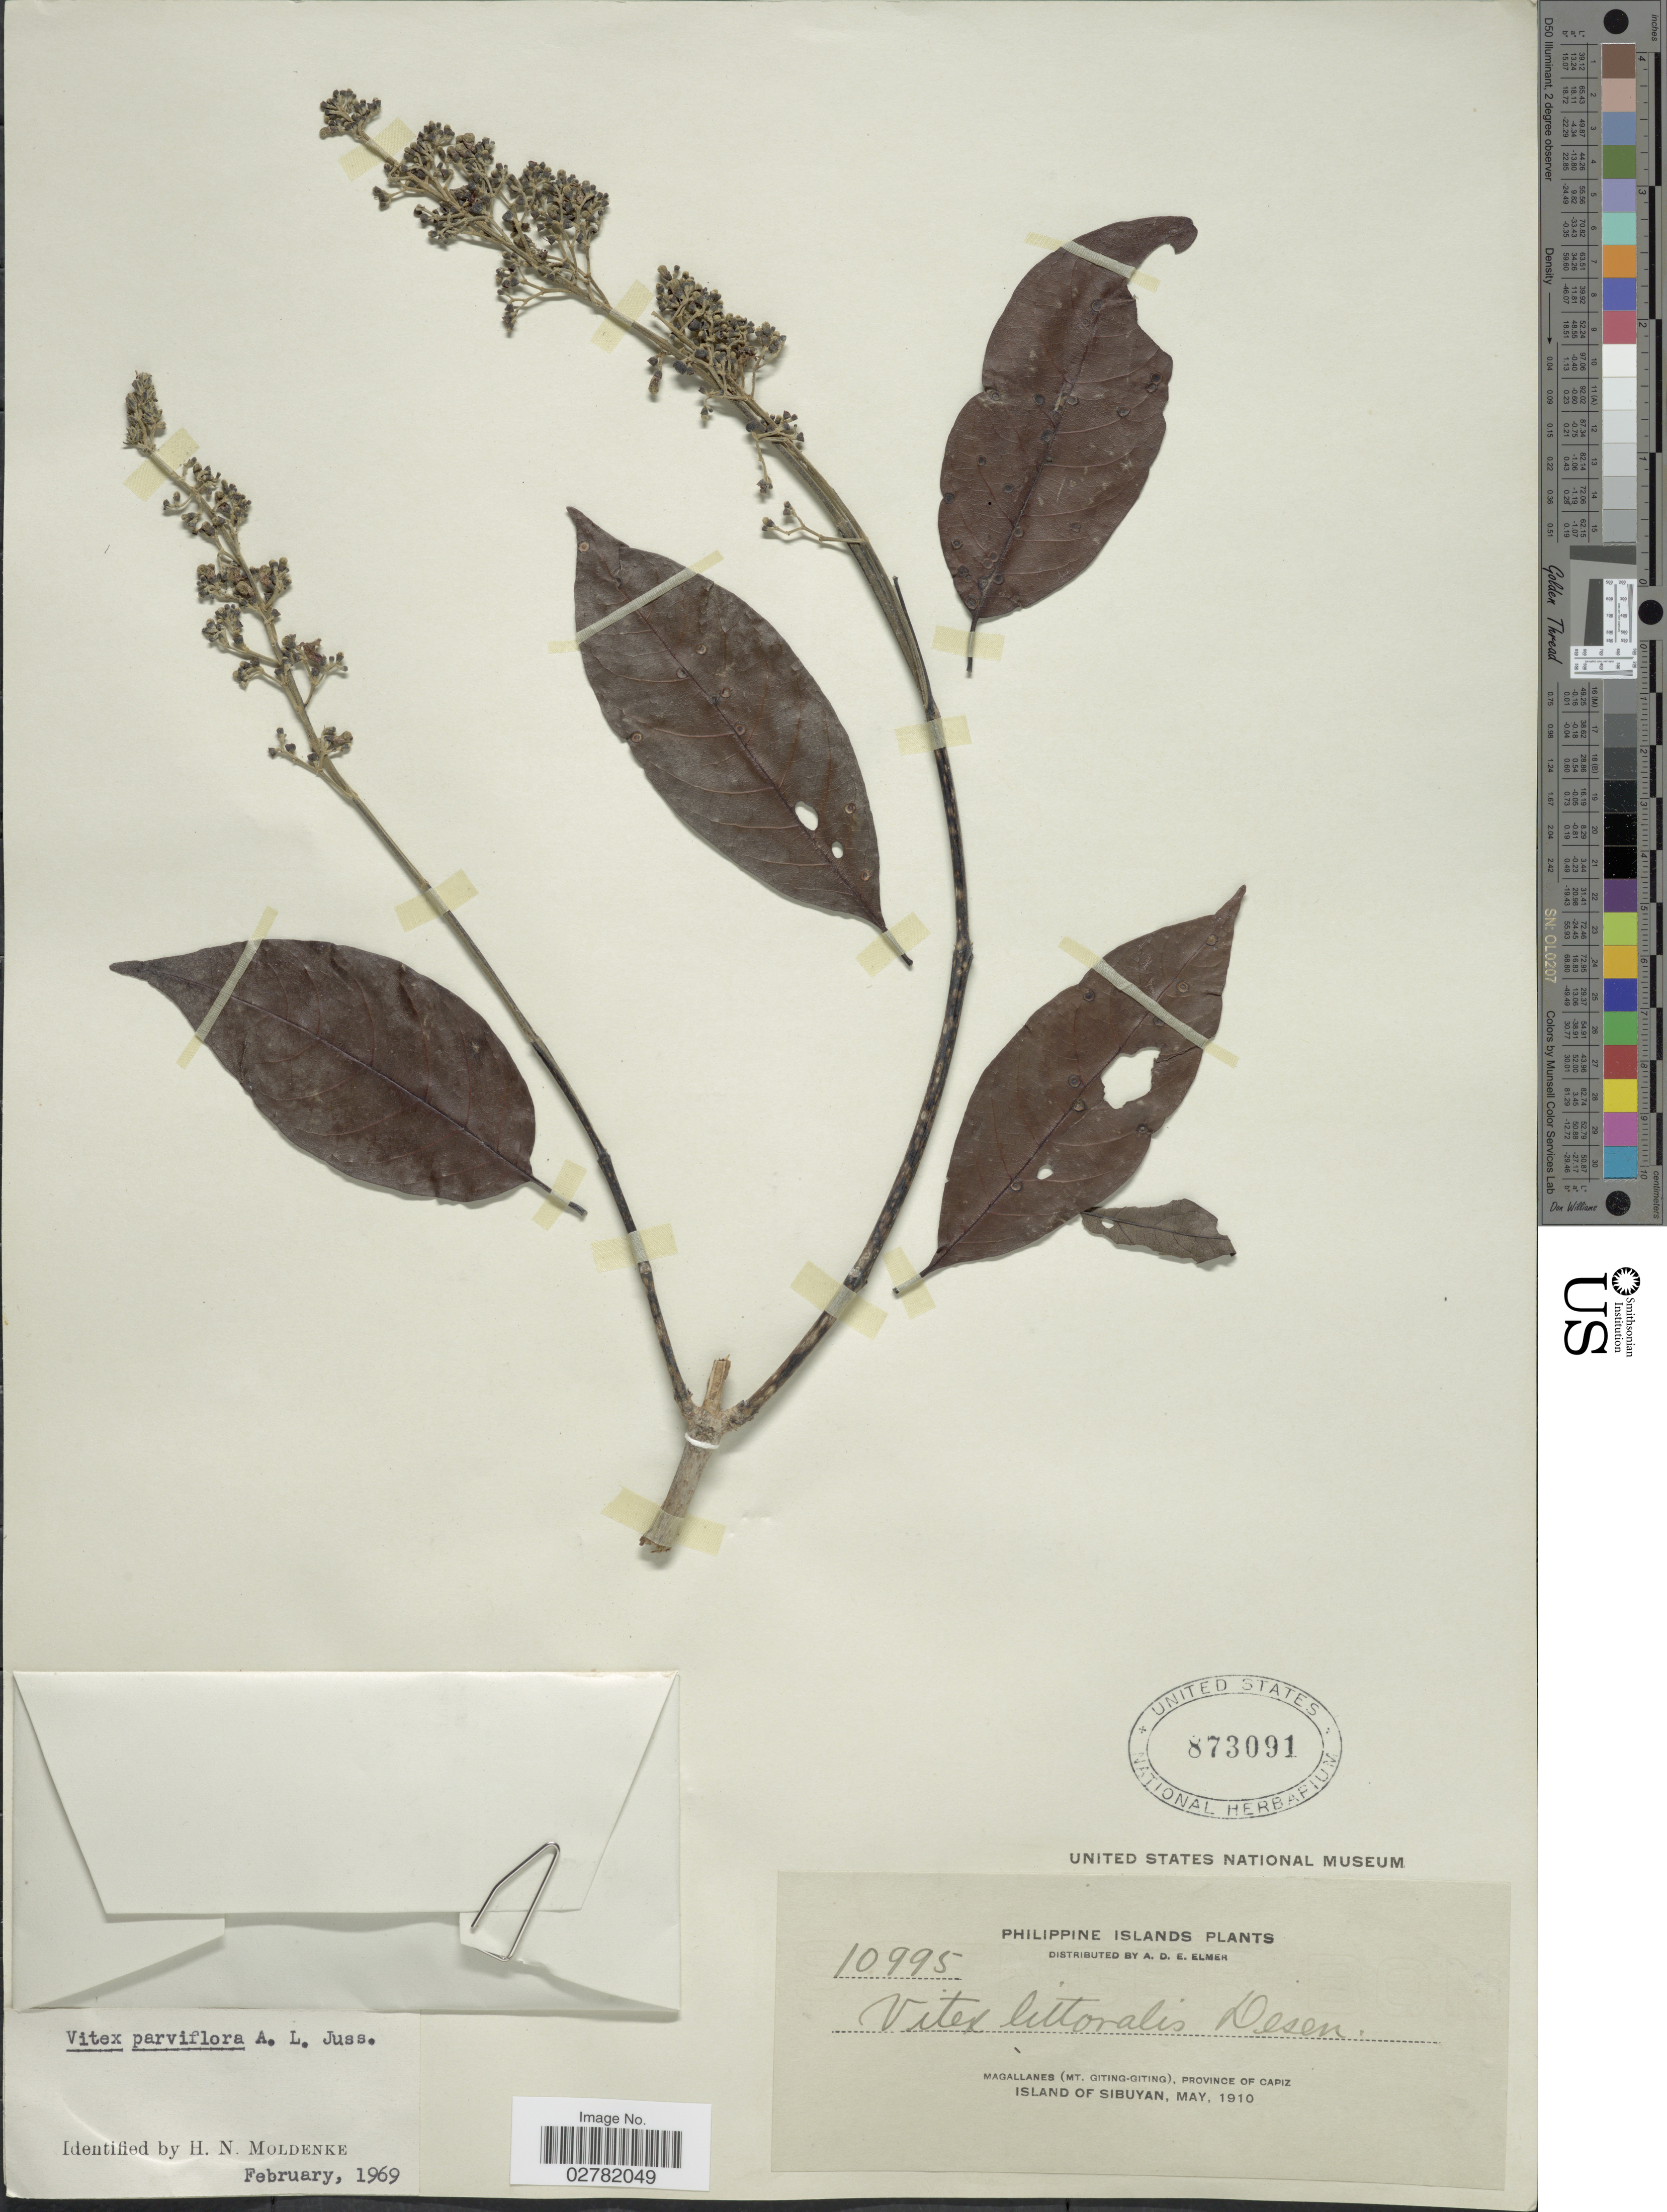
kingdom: Plantae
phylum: Tracheophyta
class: Magnoliopsida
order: Lamiales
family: Lamiaceae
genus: Vitex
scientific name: Vitex parviflora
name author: Juss.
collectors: A. D. E. Elmer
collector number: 10995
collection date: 1910-05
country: Philippines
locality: Magallanes (Mt. Giting-Giting), Province of Capiz. Island of Sibuyan.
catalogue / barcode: US 873091